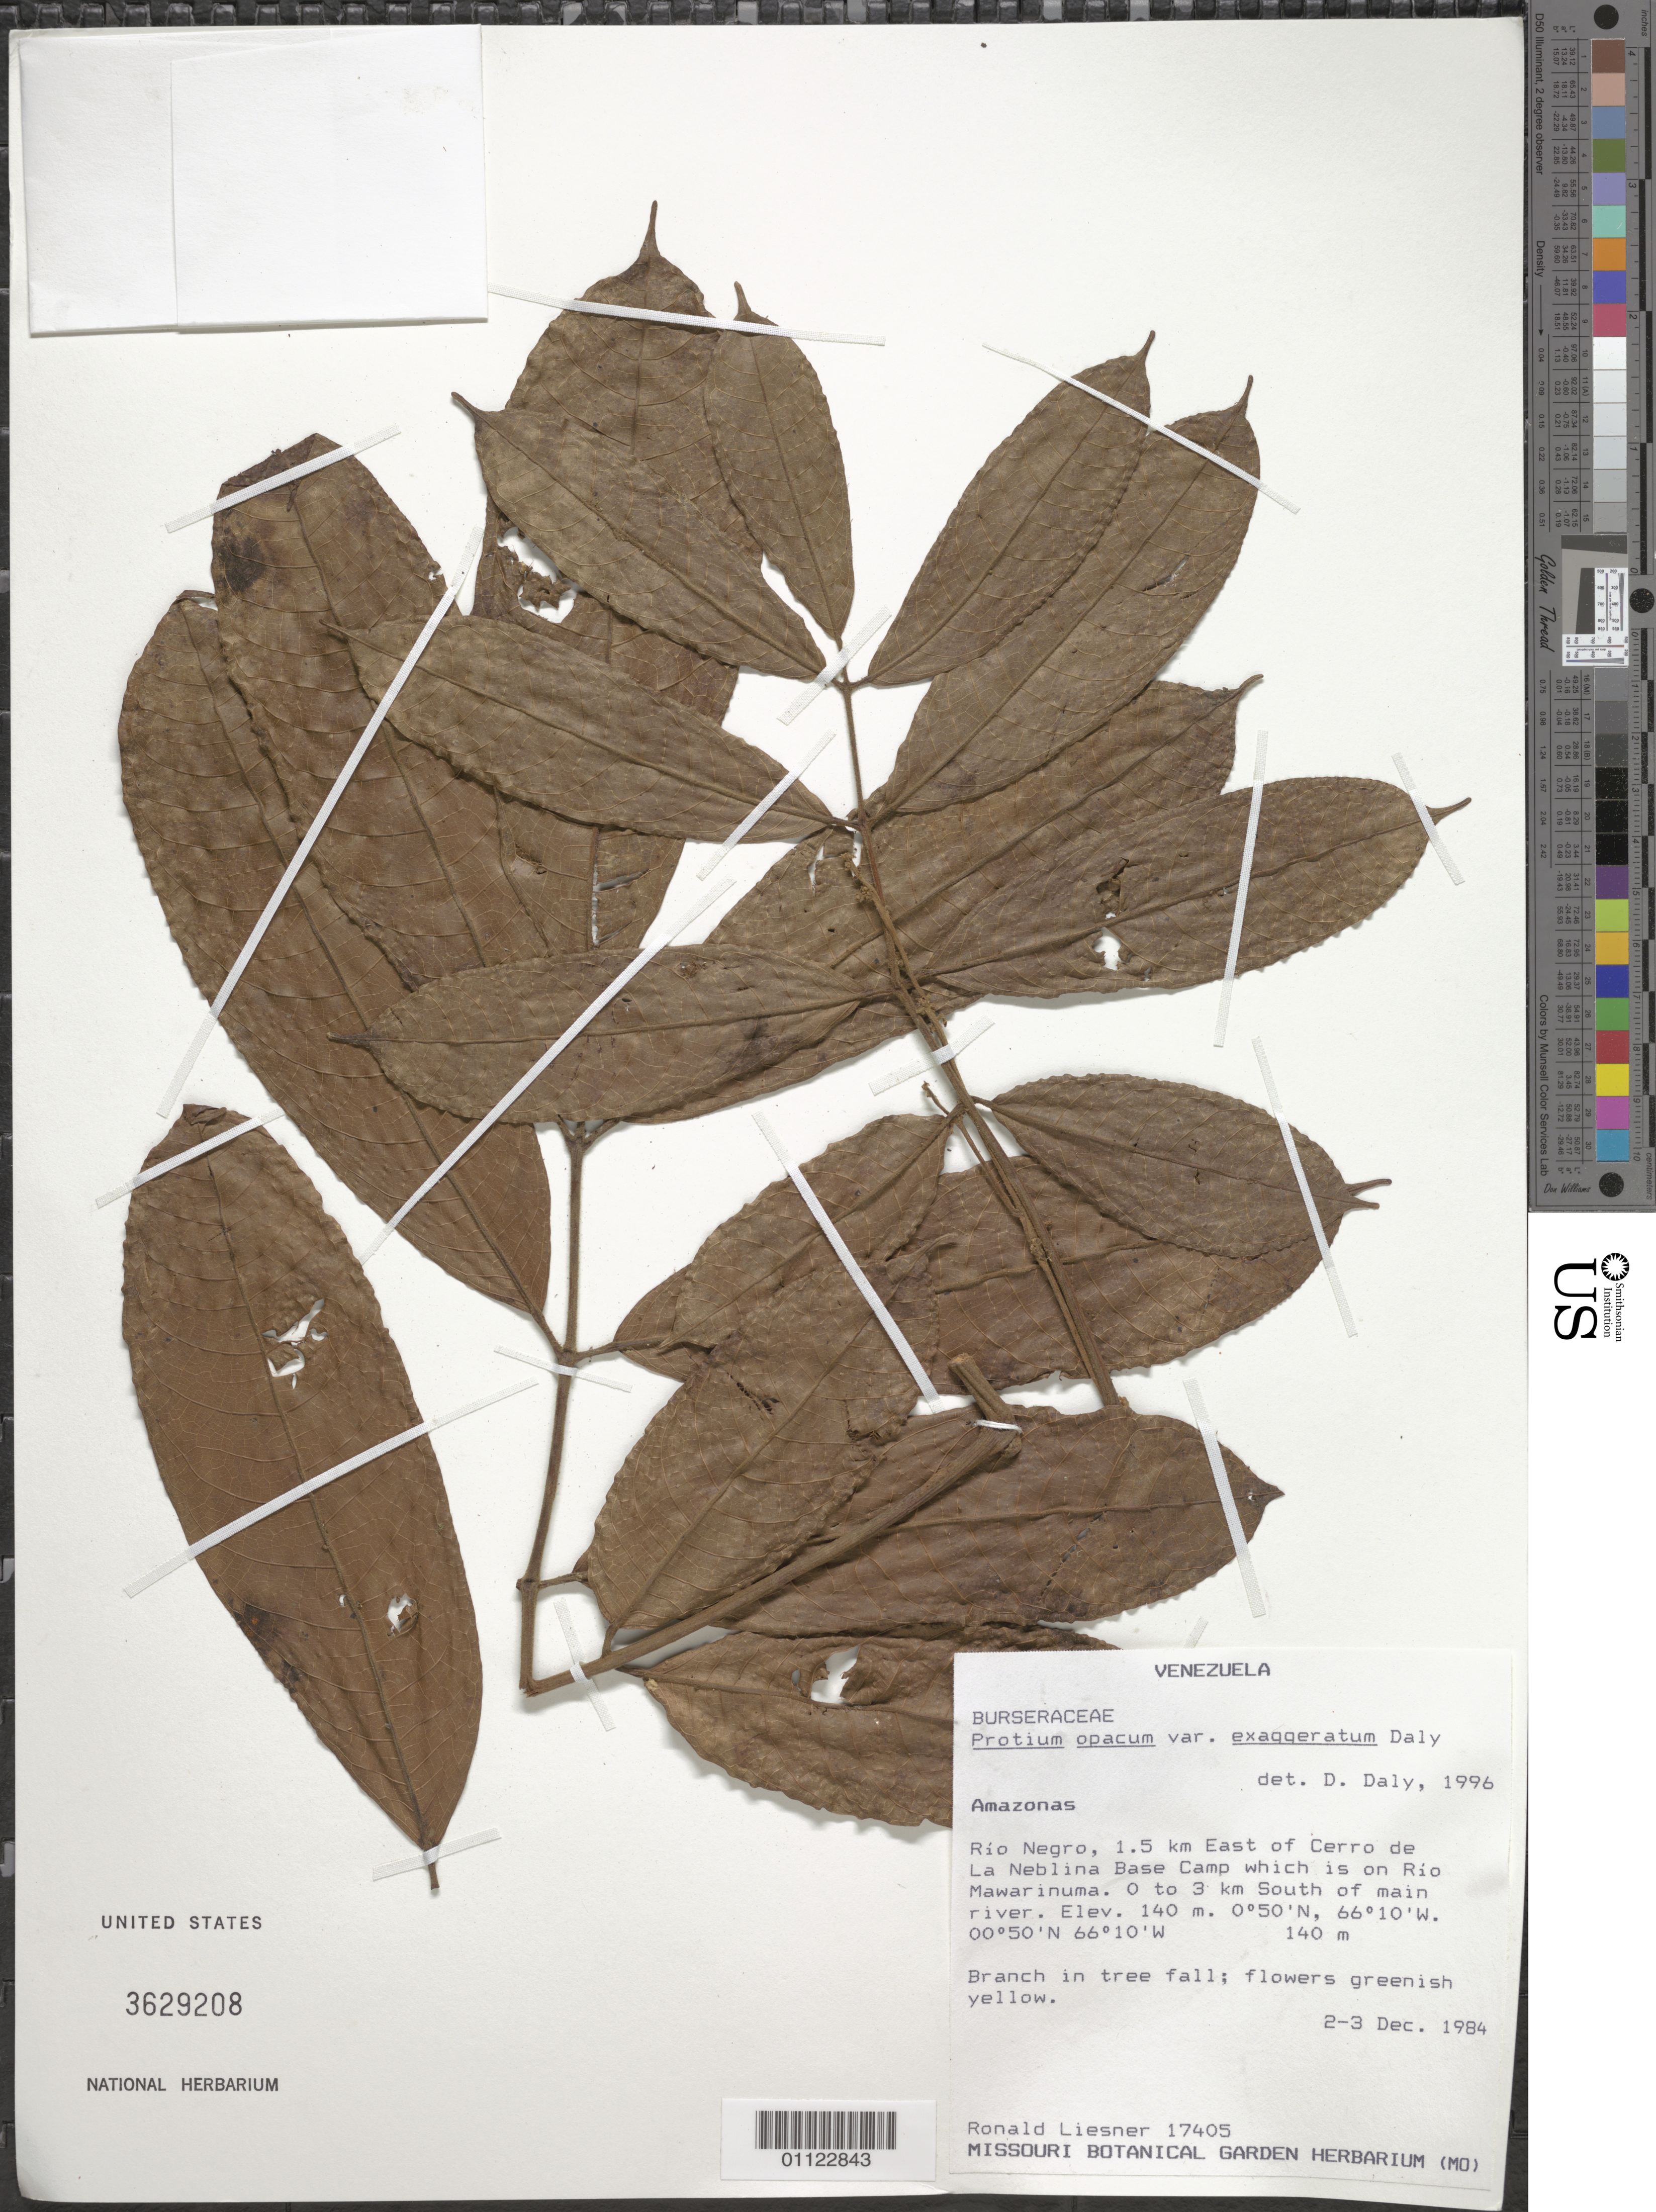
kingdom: Plantae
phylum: Tracheophyta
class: Magnoliopsida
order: Sapindales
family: Burseraceae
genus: Protium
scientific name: Protium opacum subsp. exaggeratum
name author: Daly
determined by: Daly, D. C.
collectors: R. L. Liesner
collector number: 17405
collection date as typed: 2-Dec-84 to 3-Dec-84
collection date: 1984-12-02/1984-12-03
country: Venezuela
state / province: Amazonas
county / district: Río Negro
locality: Río Negro, 1.5 km east of Cerro de La Neblina Base Camp which is on Río Mawarinuma. 0 to 3km south of main river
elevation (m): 140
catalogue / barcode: US 3629208